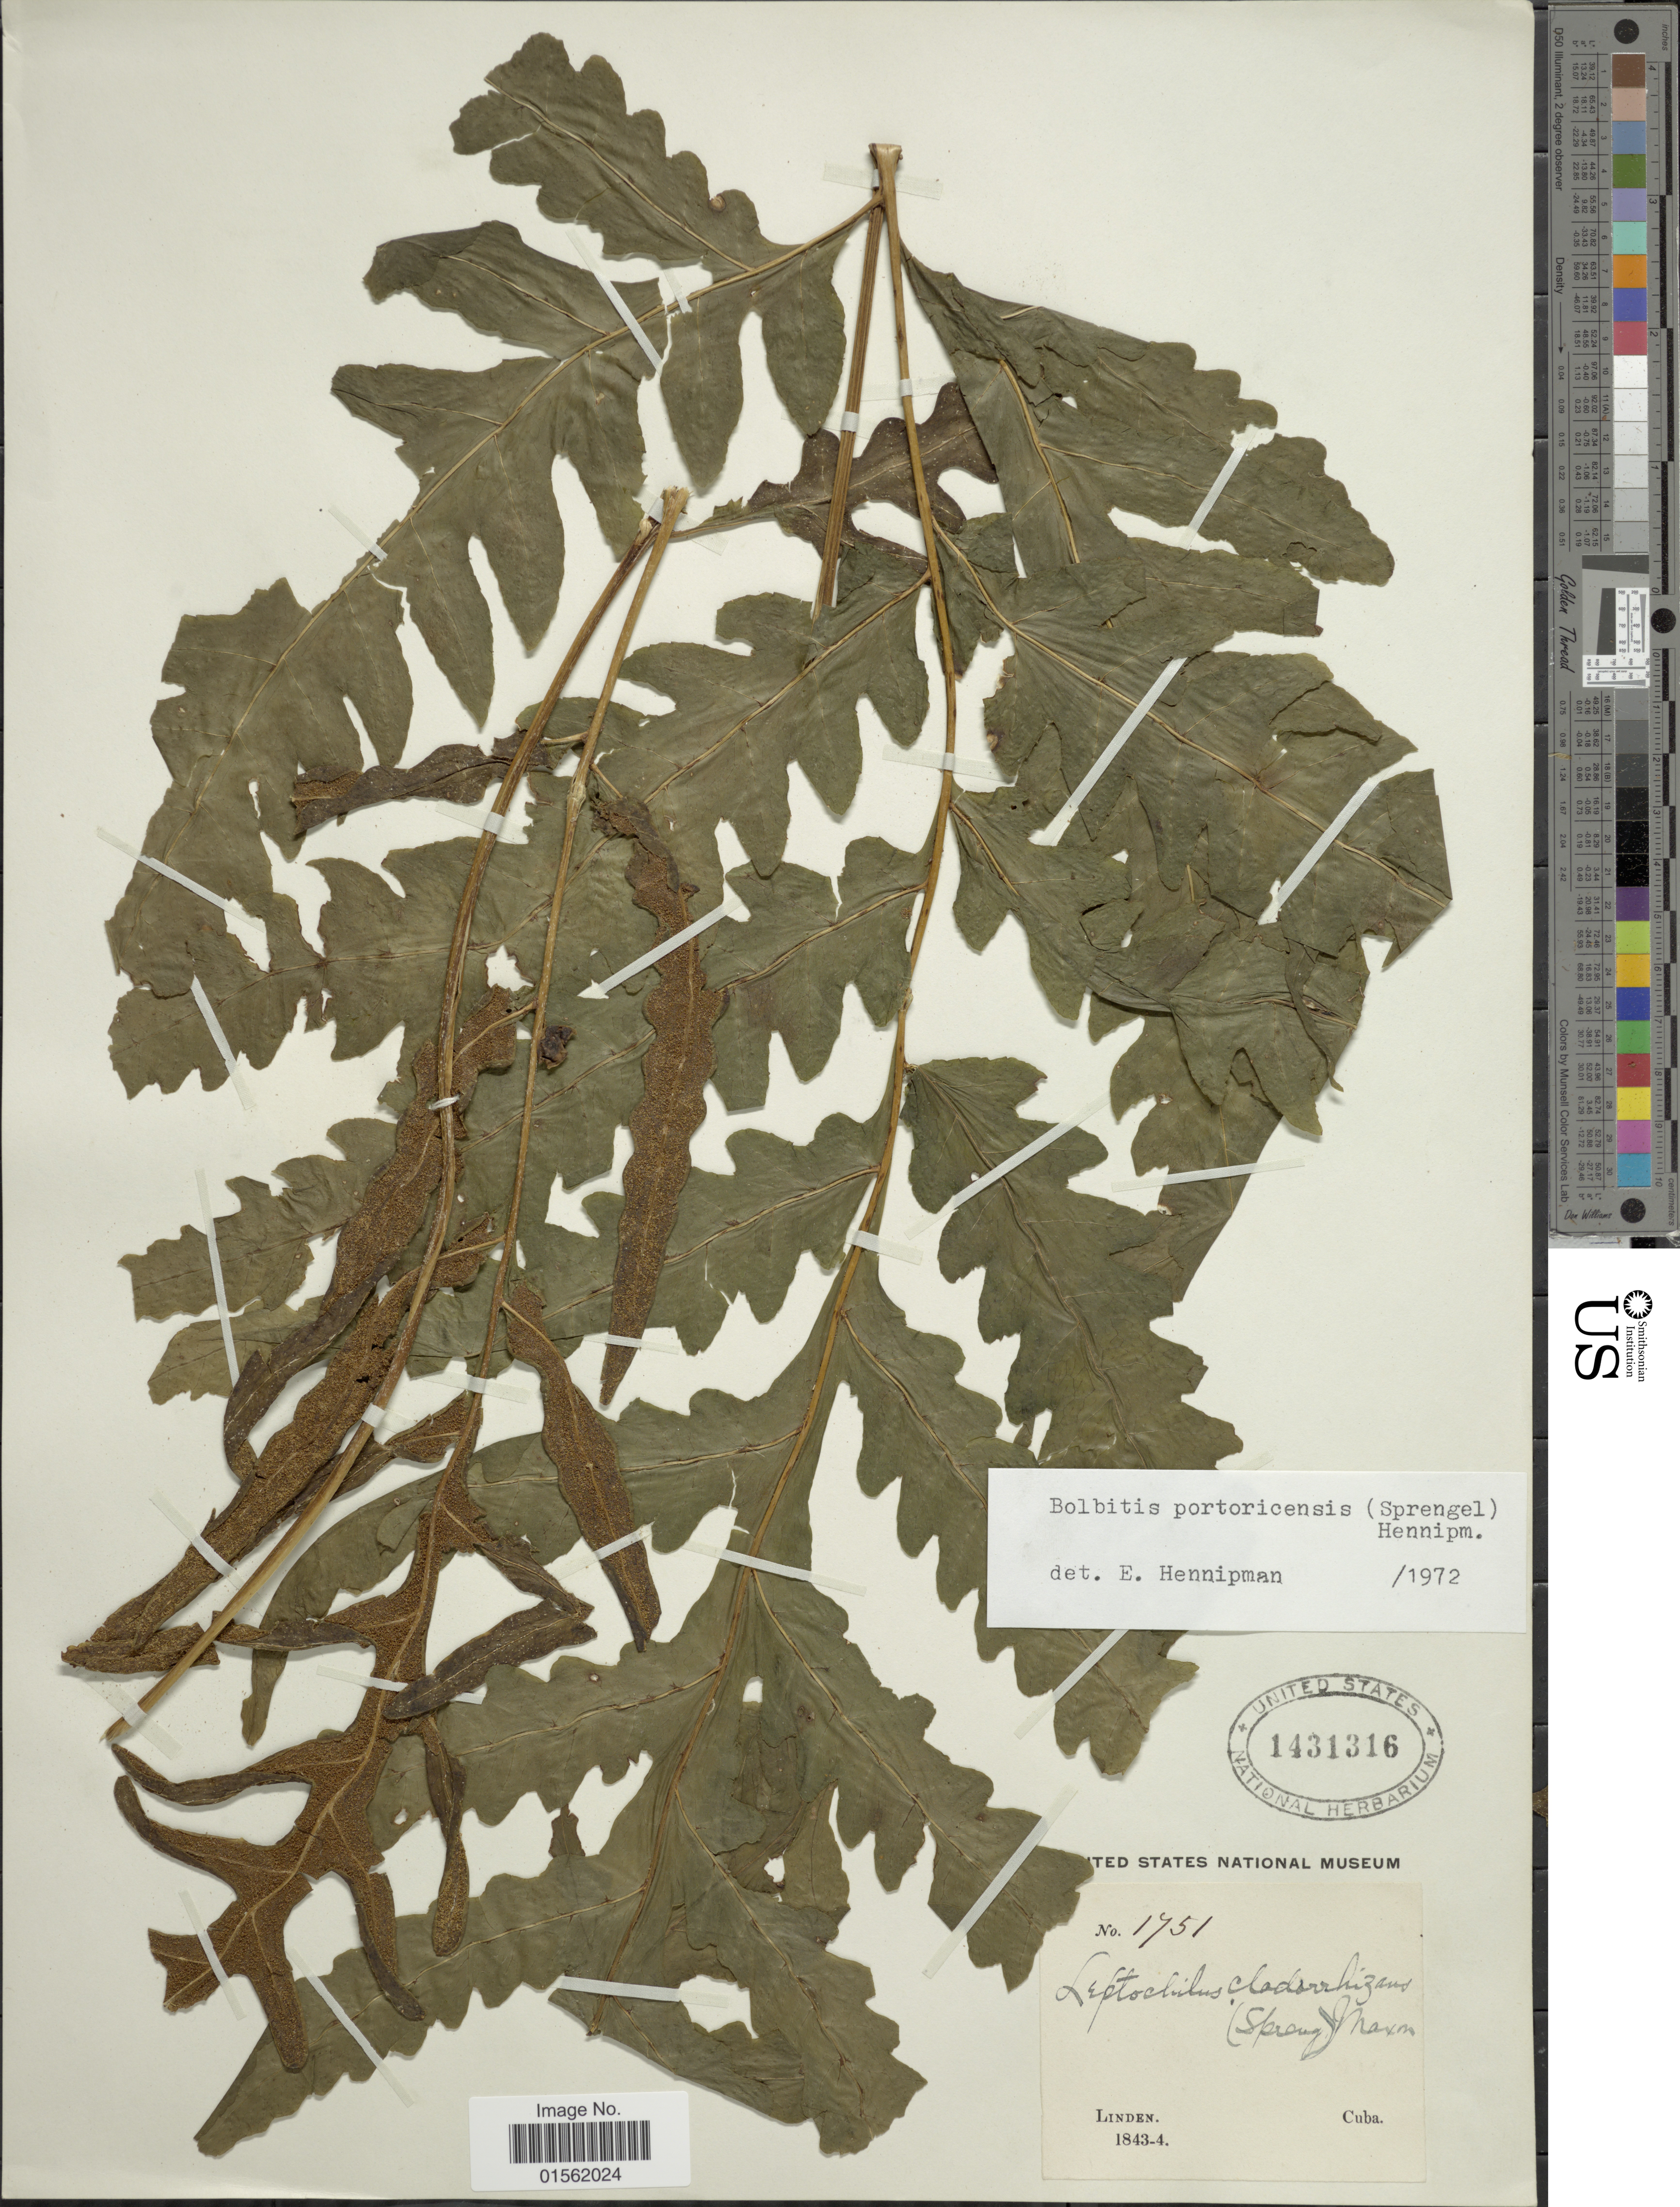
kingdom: Plantae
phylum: Tracheophyta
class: Polypodiopsida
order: Polypodiales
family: Dryopteridaceae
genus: Bolbitis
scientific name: Bolbitis portoricensis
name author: (Spreng.) Hennipman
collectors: -- Linden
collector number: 1751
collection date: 1843/1844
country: Cuba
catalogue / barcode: US 1431316